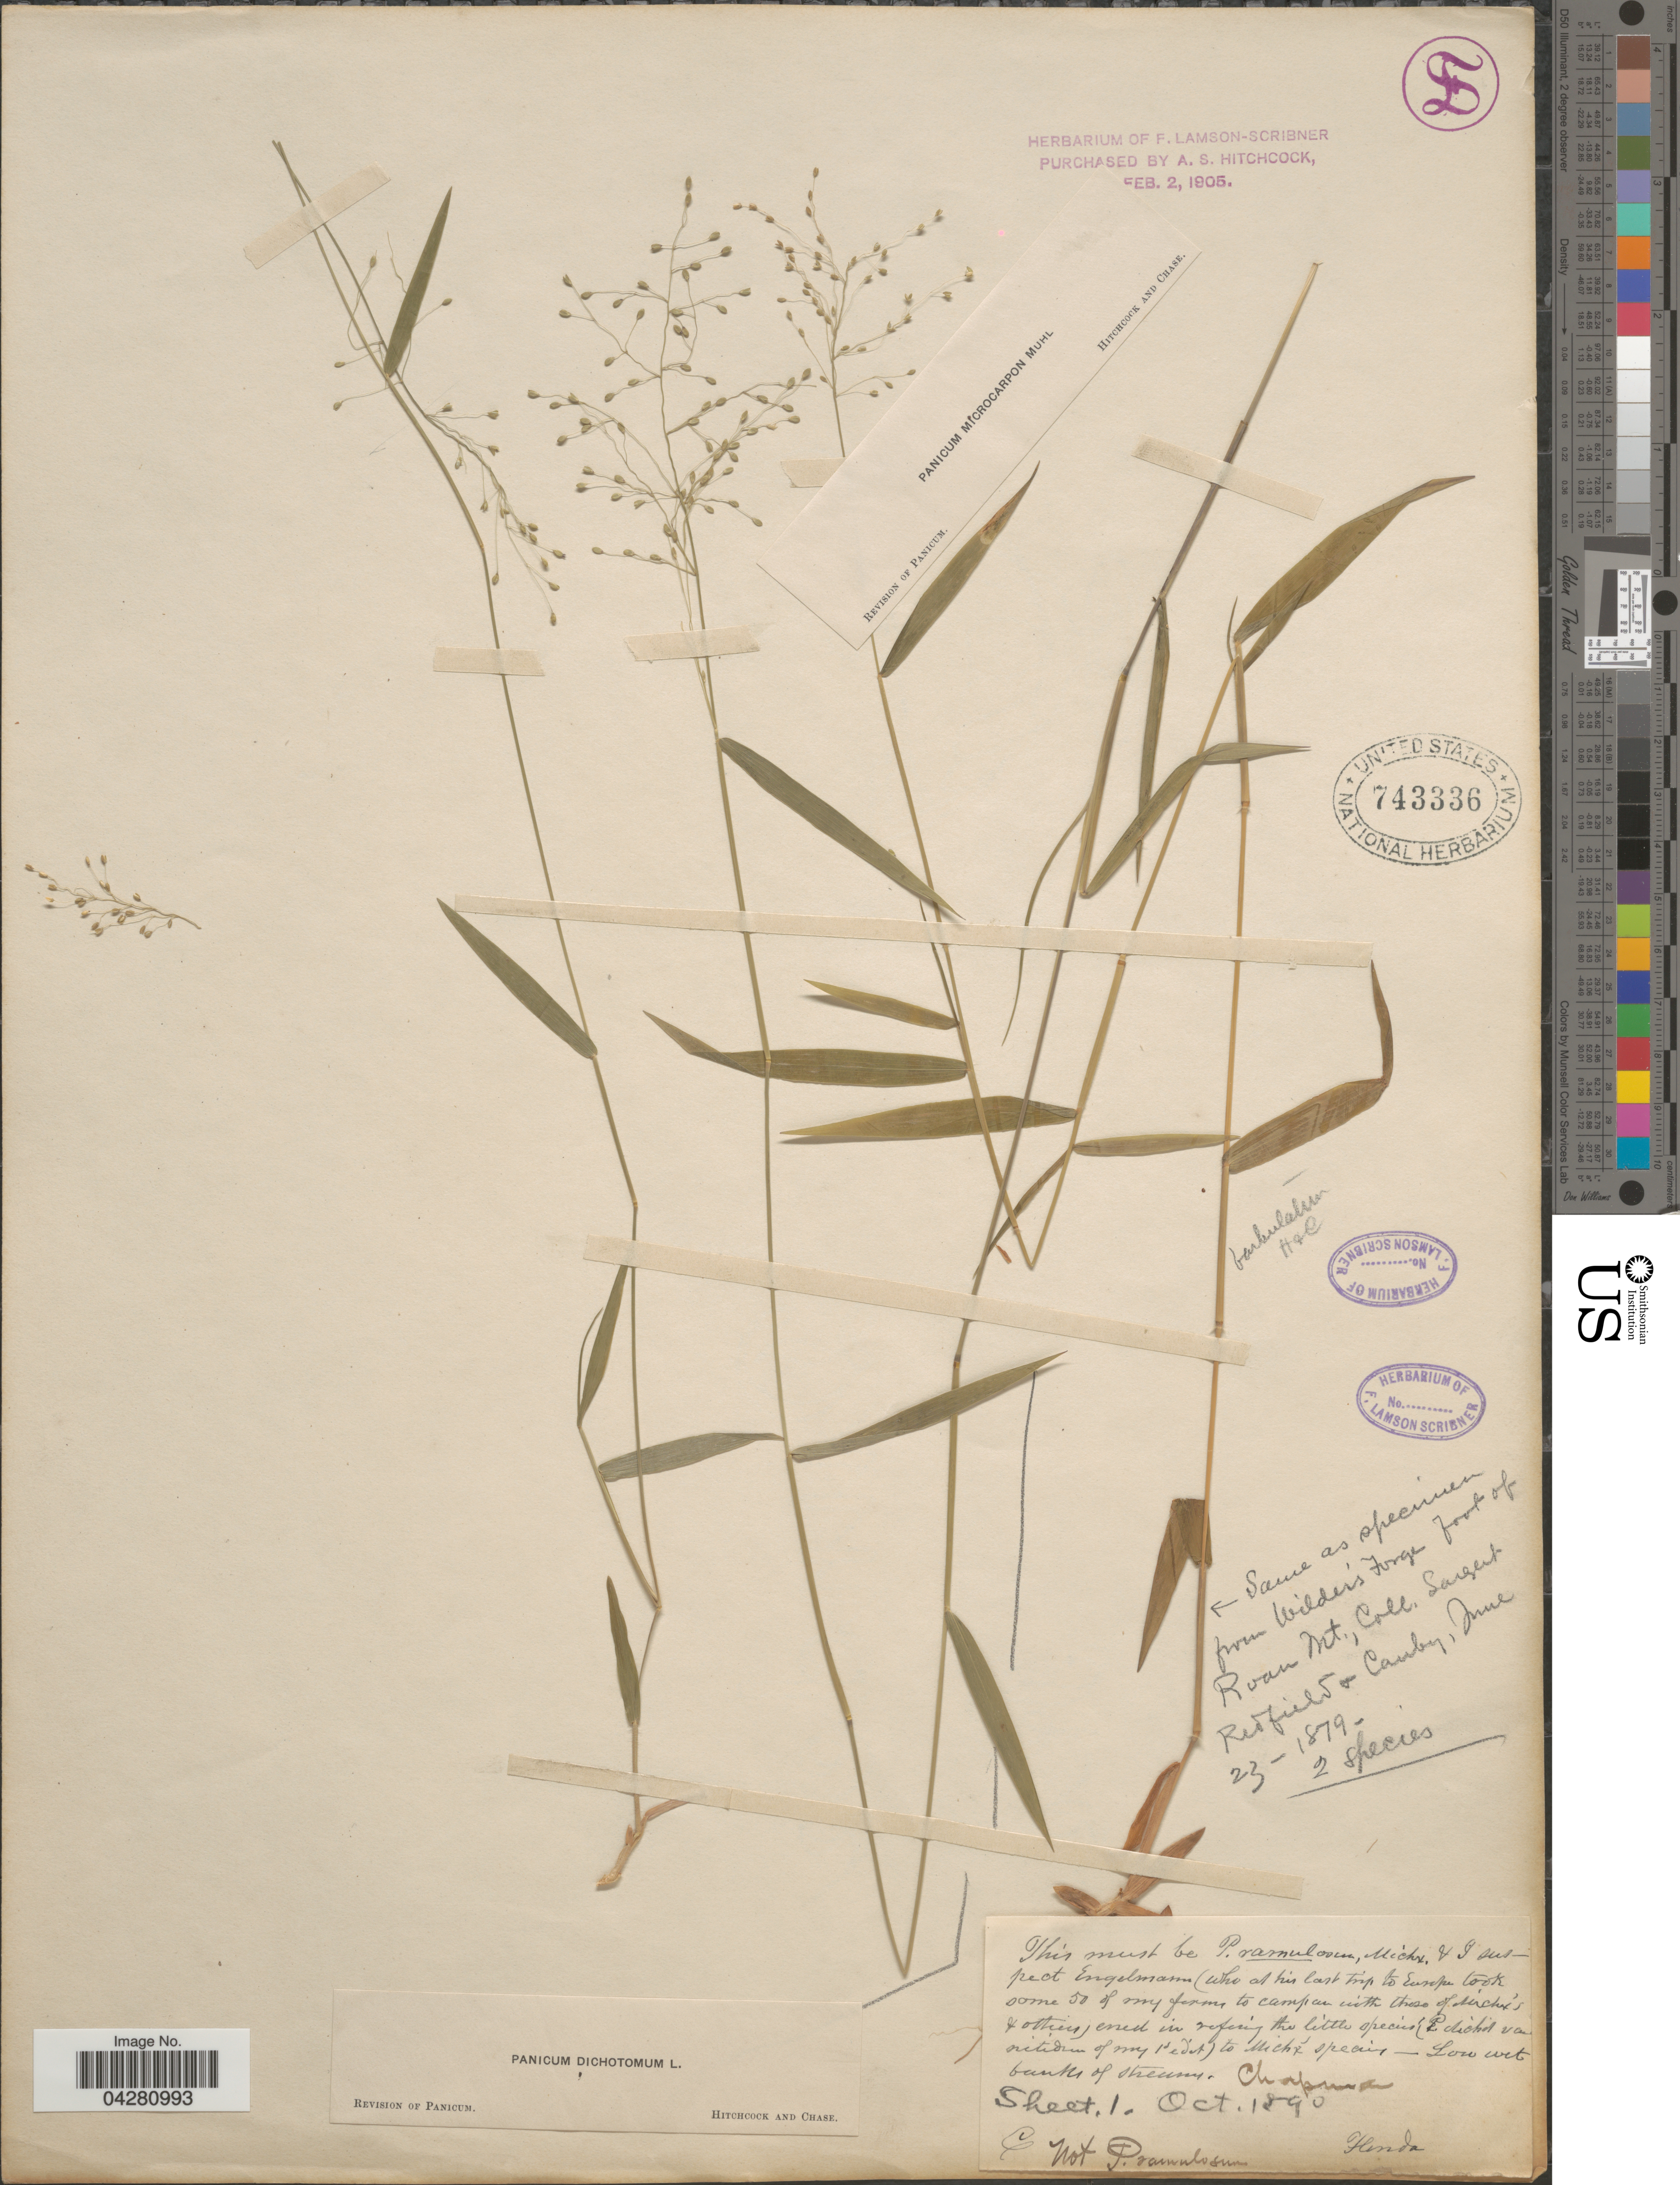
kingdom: Plantae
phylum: Tracheophyta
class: Liliopsida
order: Poales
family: Poaceae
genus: Dichanthelium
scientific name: Dichanthelium dichotomum var. dichotomum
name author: (L.) Gould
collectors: A. Chapman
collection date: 1890-10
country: United States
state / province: Florida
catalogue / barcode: US 743336